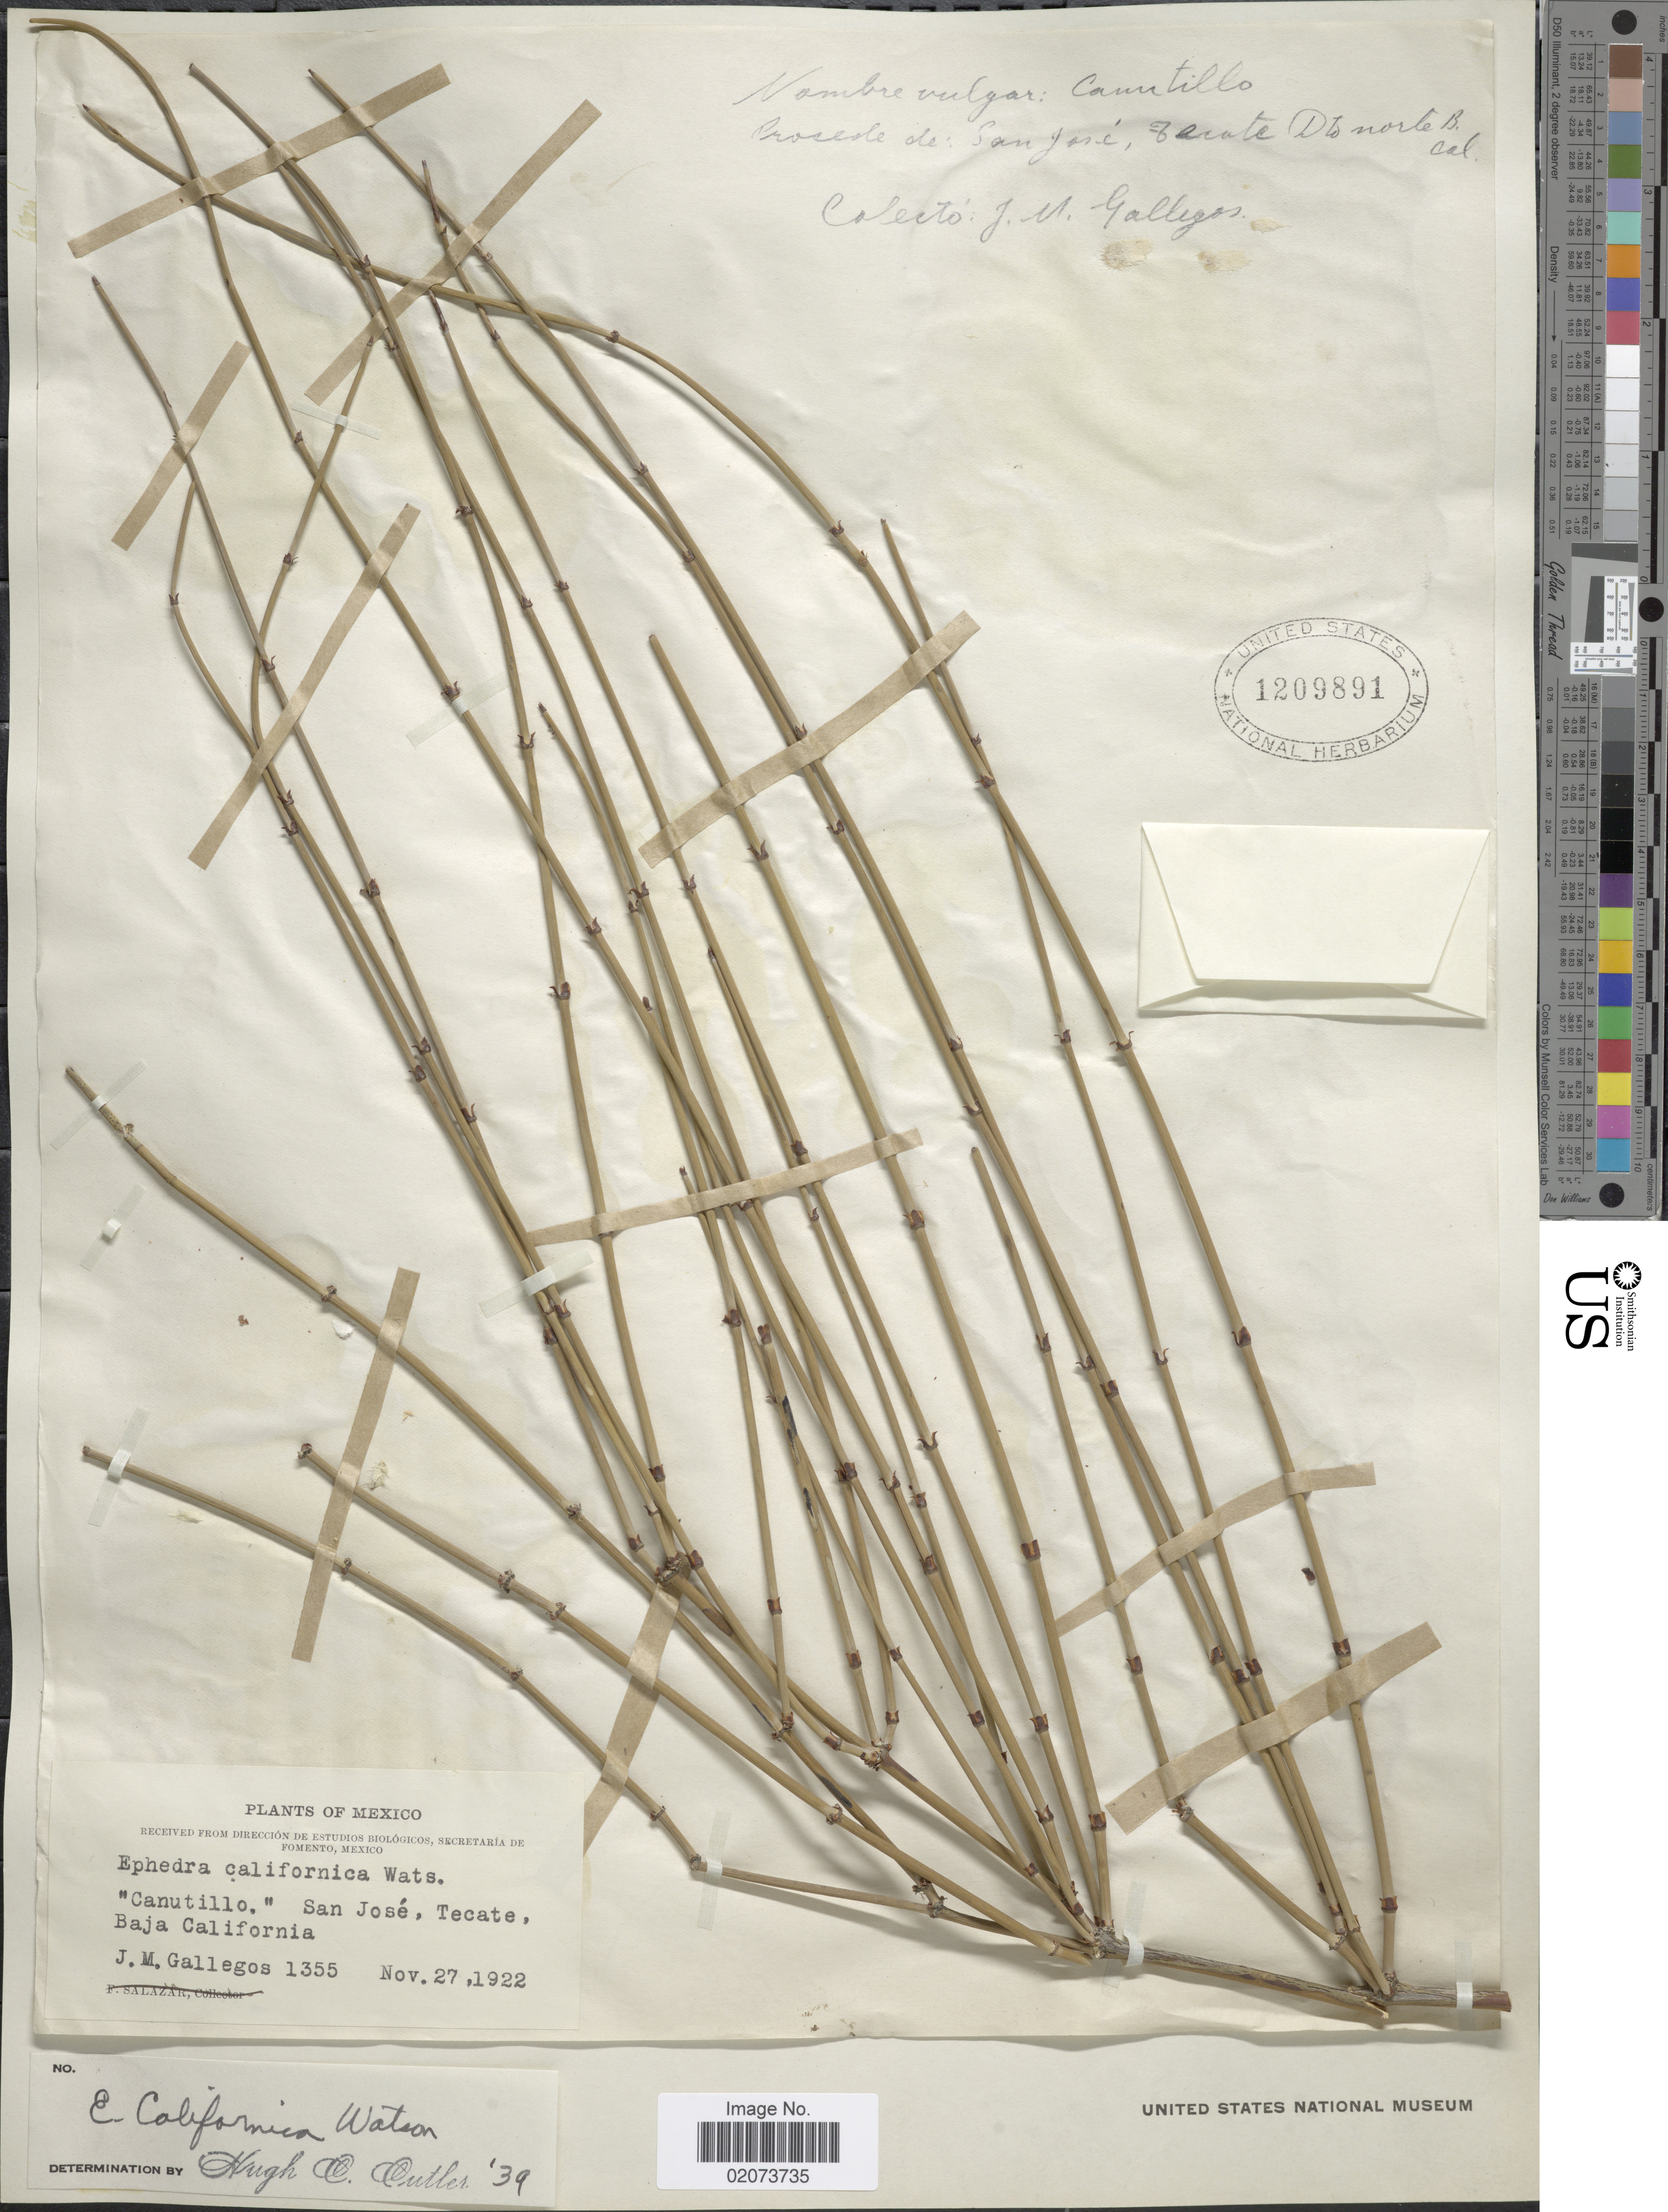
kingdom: Plantae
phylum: Tracheophyta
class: Gnetopsida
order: Ephedrales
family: Ephedraceae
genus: Ephedra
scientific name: Ephedra californica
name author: S. Watson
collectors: J. Gallegos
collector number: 1355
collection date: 1922-11-27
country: Mexico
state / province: Baja California Norte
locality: Canutillo, San Jose, Tecate, Baja California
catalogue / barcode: US 1209891